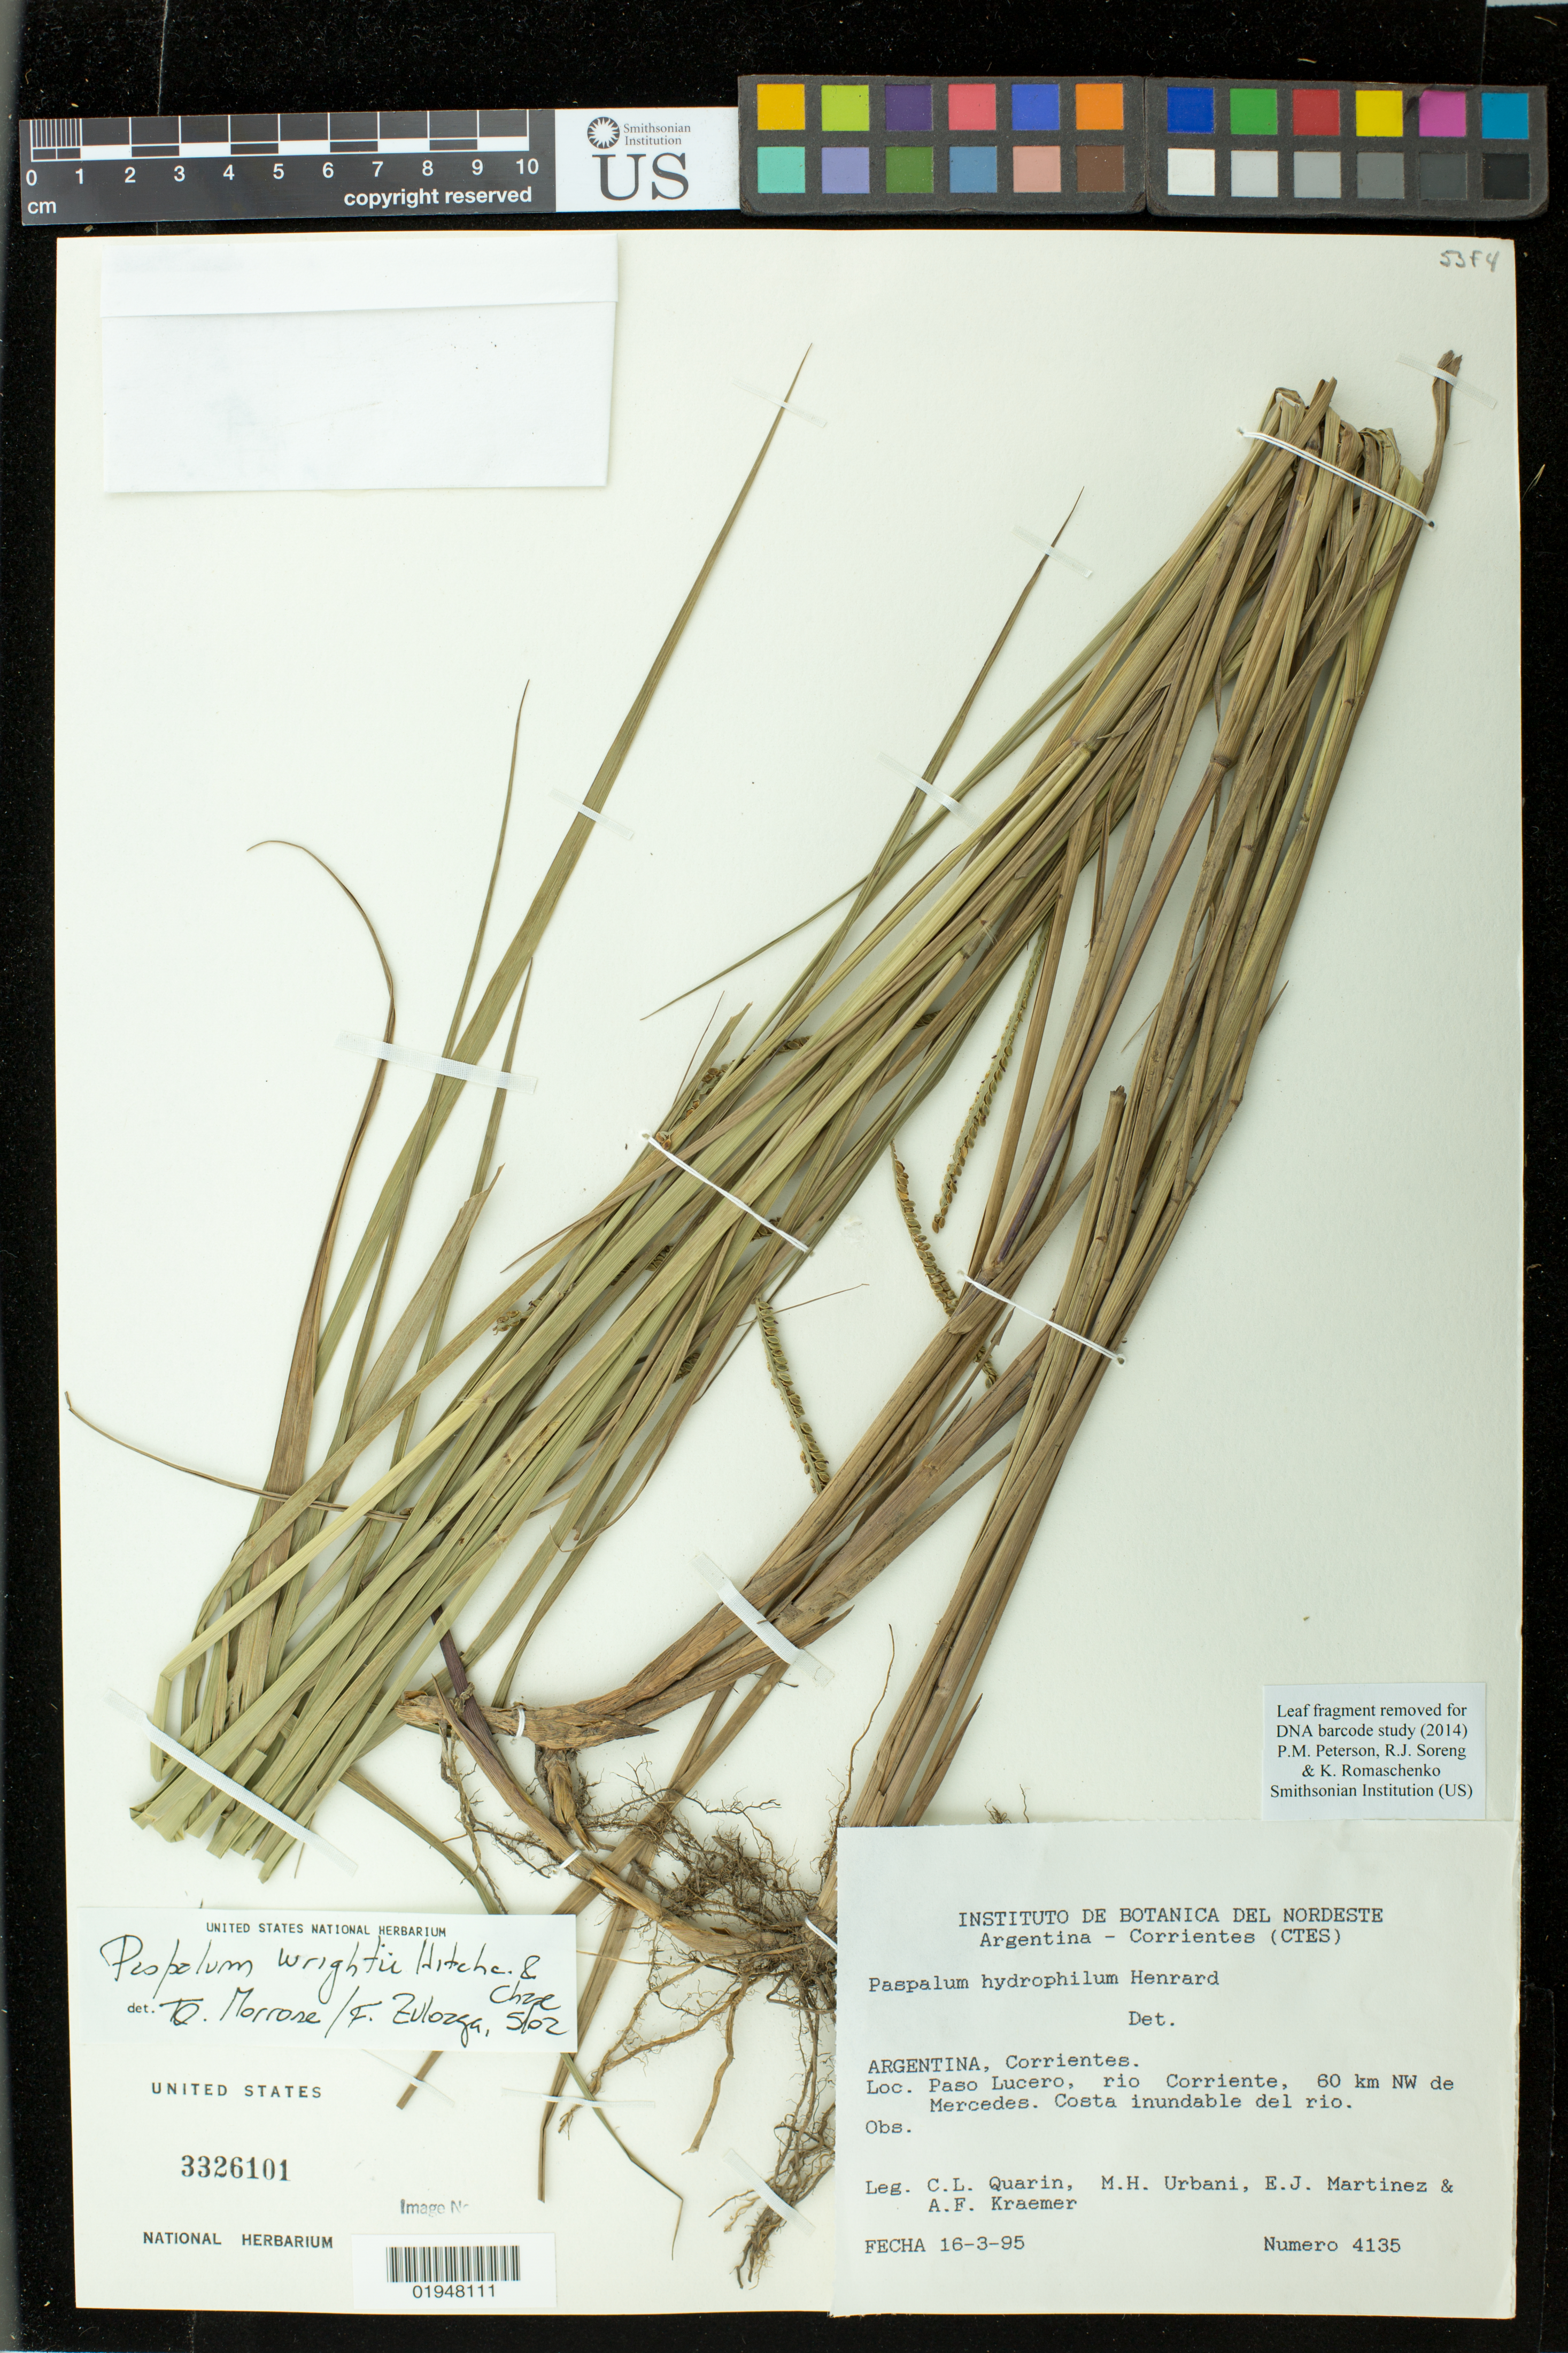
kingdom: Plantae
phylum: Tracheophyta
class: Liliopsida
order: Poales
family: Poaceae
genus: Paspalum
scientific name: Paspalum wrightii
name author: Hitchc. & Chase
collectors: C. Quarin, M. Urbani, E. Martinez & A. Kraemer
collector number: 4135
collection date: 1995-03-16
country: Argentina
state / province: Corrientes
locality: Paso Lucero, rio Corriente, 60 km NW de Mercedes.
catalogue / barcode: US 3326101